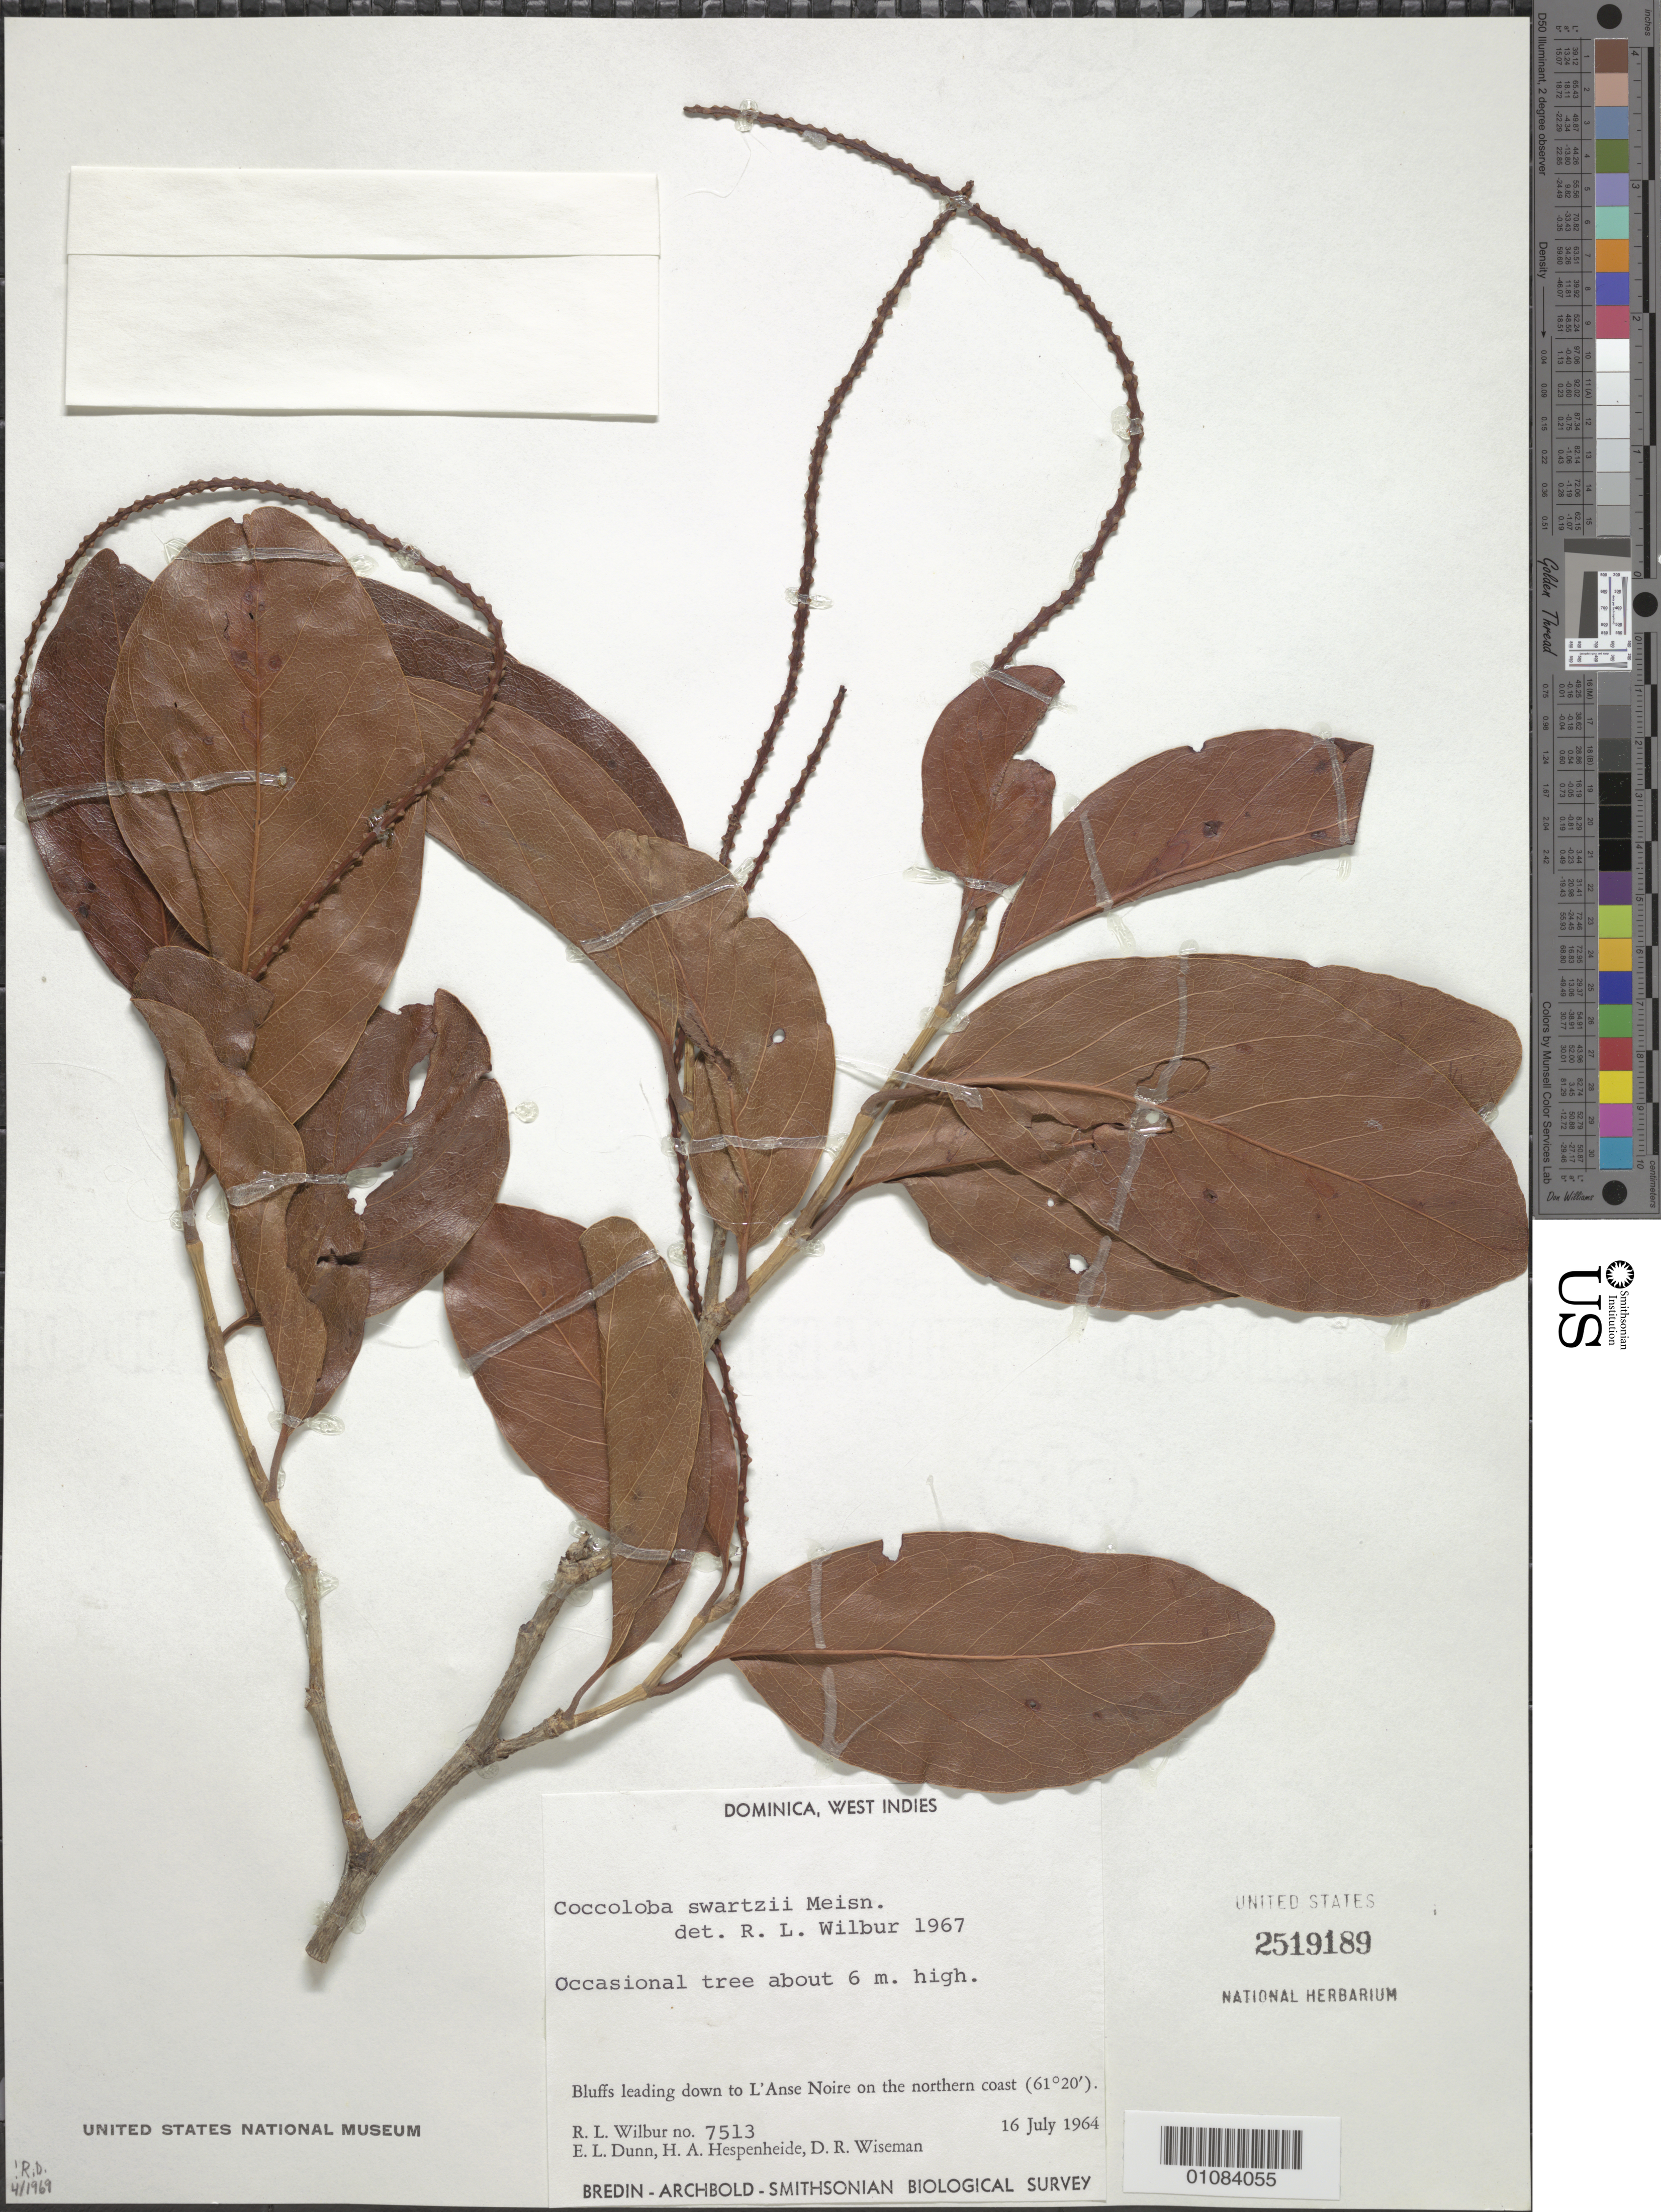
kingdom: Plantae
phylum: Tracheophyta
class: Magnoliopsida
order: Caryophyllales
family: Polygonaceae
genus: Coccoloba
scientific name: Coccoloba swartzii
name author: Meisn.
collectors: R. L. Wilbur, E. Dunn, H. A. Hespenheide & D. R. Wiseman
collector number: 7513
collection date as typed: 16 Jul 1964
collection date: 1964-07-16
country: Dominica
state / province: St. Andrew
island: Dominica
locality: Bluffs leading down to L'Anse NOire on the northern coast.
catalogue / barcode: US 2519189